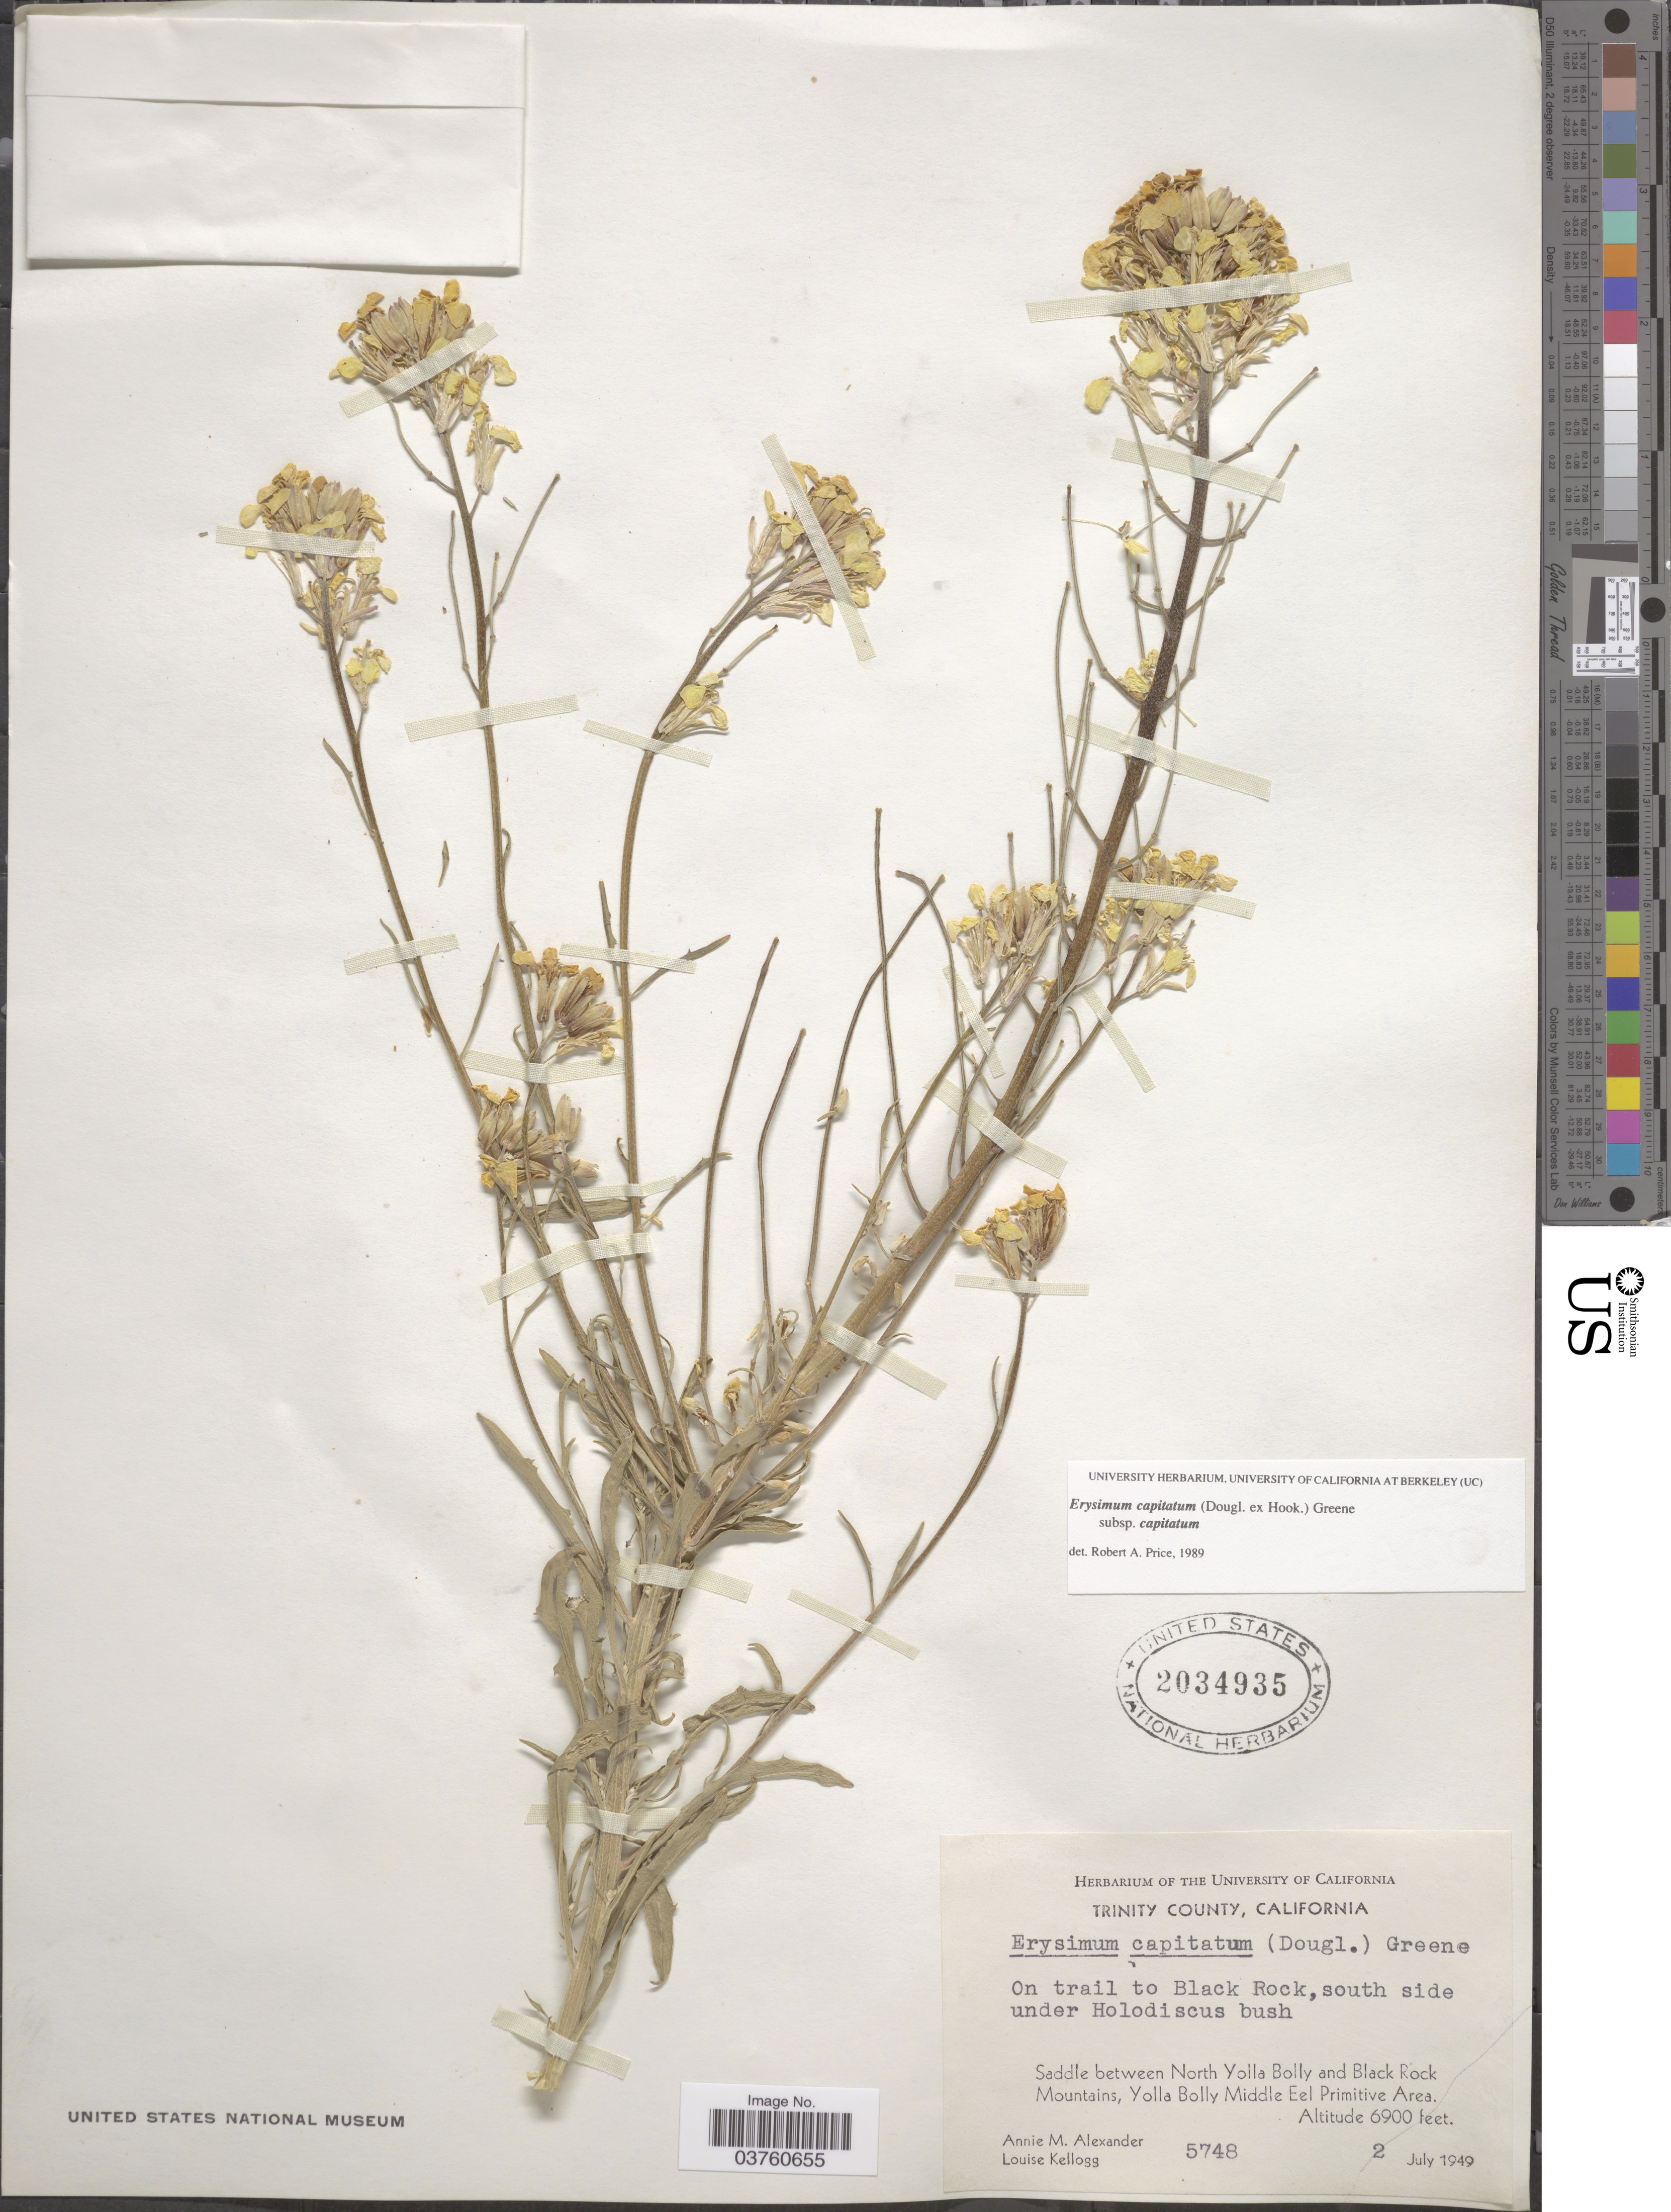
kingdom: Plantae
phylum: Tracheophyta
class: Magnoliopsida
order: Brassicales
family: Brassicaceae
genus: Erysimum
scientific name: Erysimum capitatum subsp. capitatum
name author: (Douglas ex Hook.) Greene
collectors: A. M. Alexander & L. Kellogg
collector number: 5748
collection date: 1949-07-02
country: United States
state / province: California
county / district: Trinity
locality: Trinity County. On trail to Black Rock, south side under Holodiscus bush. Saddle between North Yolla Bolly and Black Rock Mountains, Yolla Bolly Middle Eel Primitive Area.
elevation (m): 2103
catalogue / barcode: US 2034935